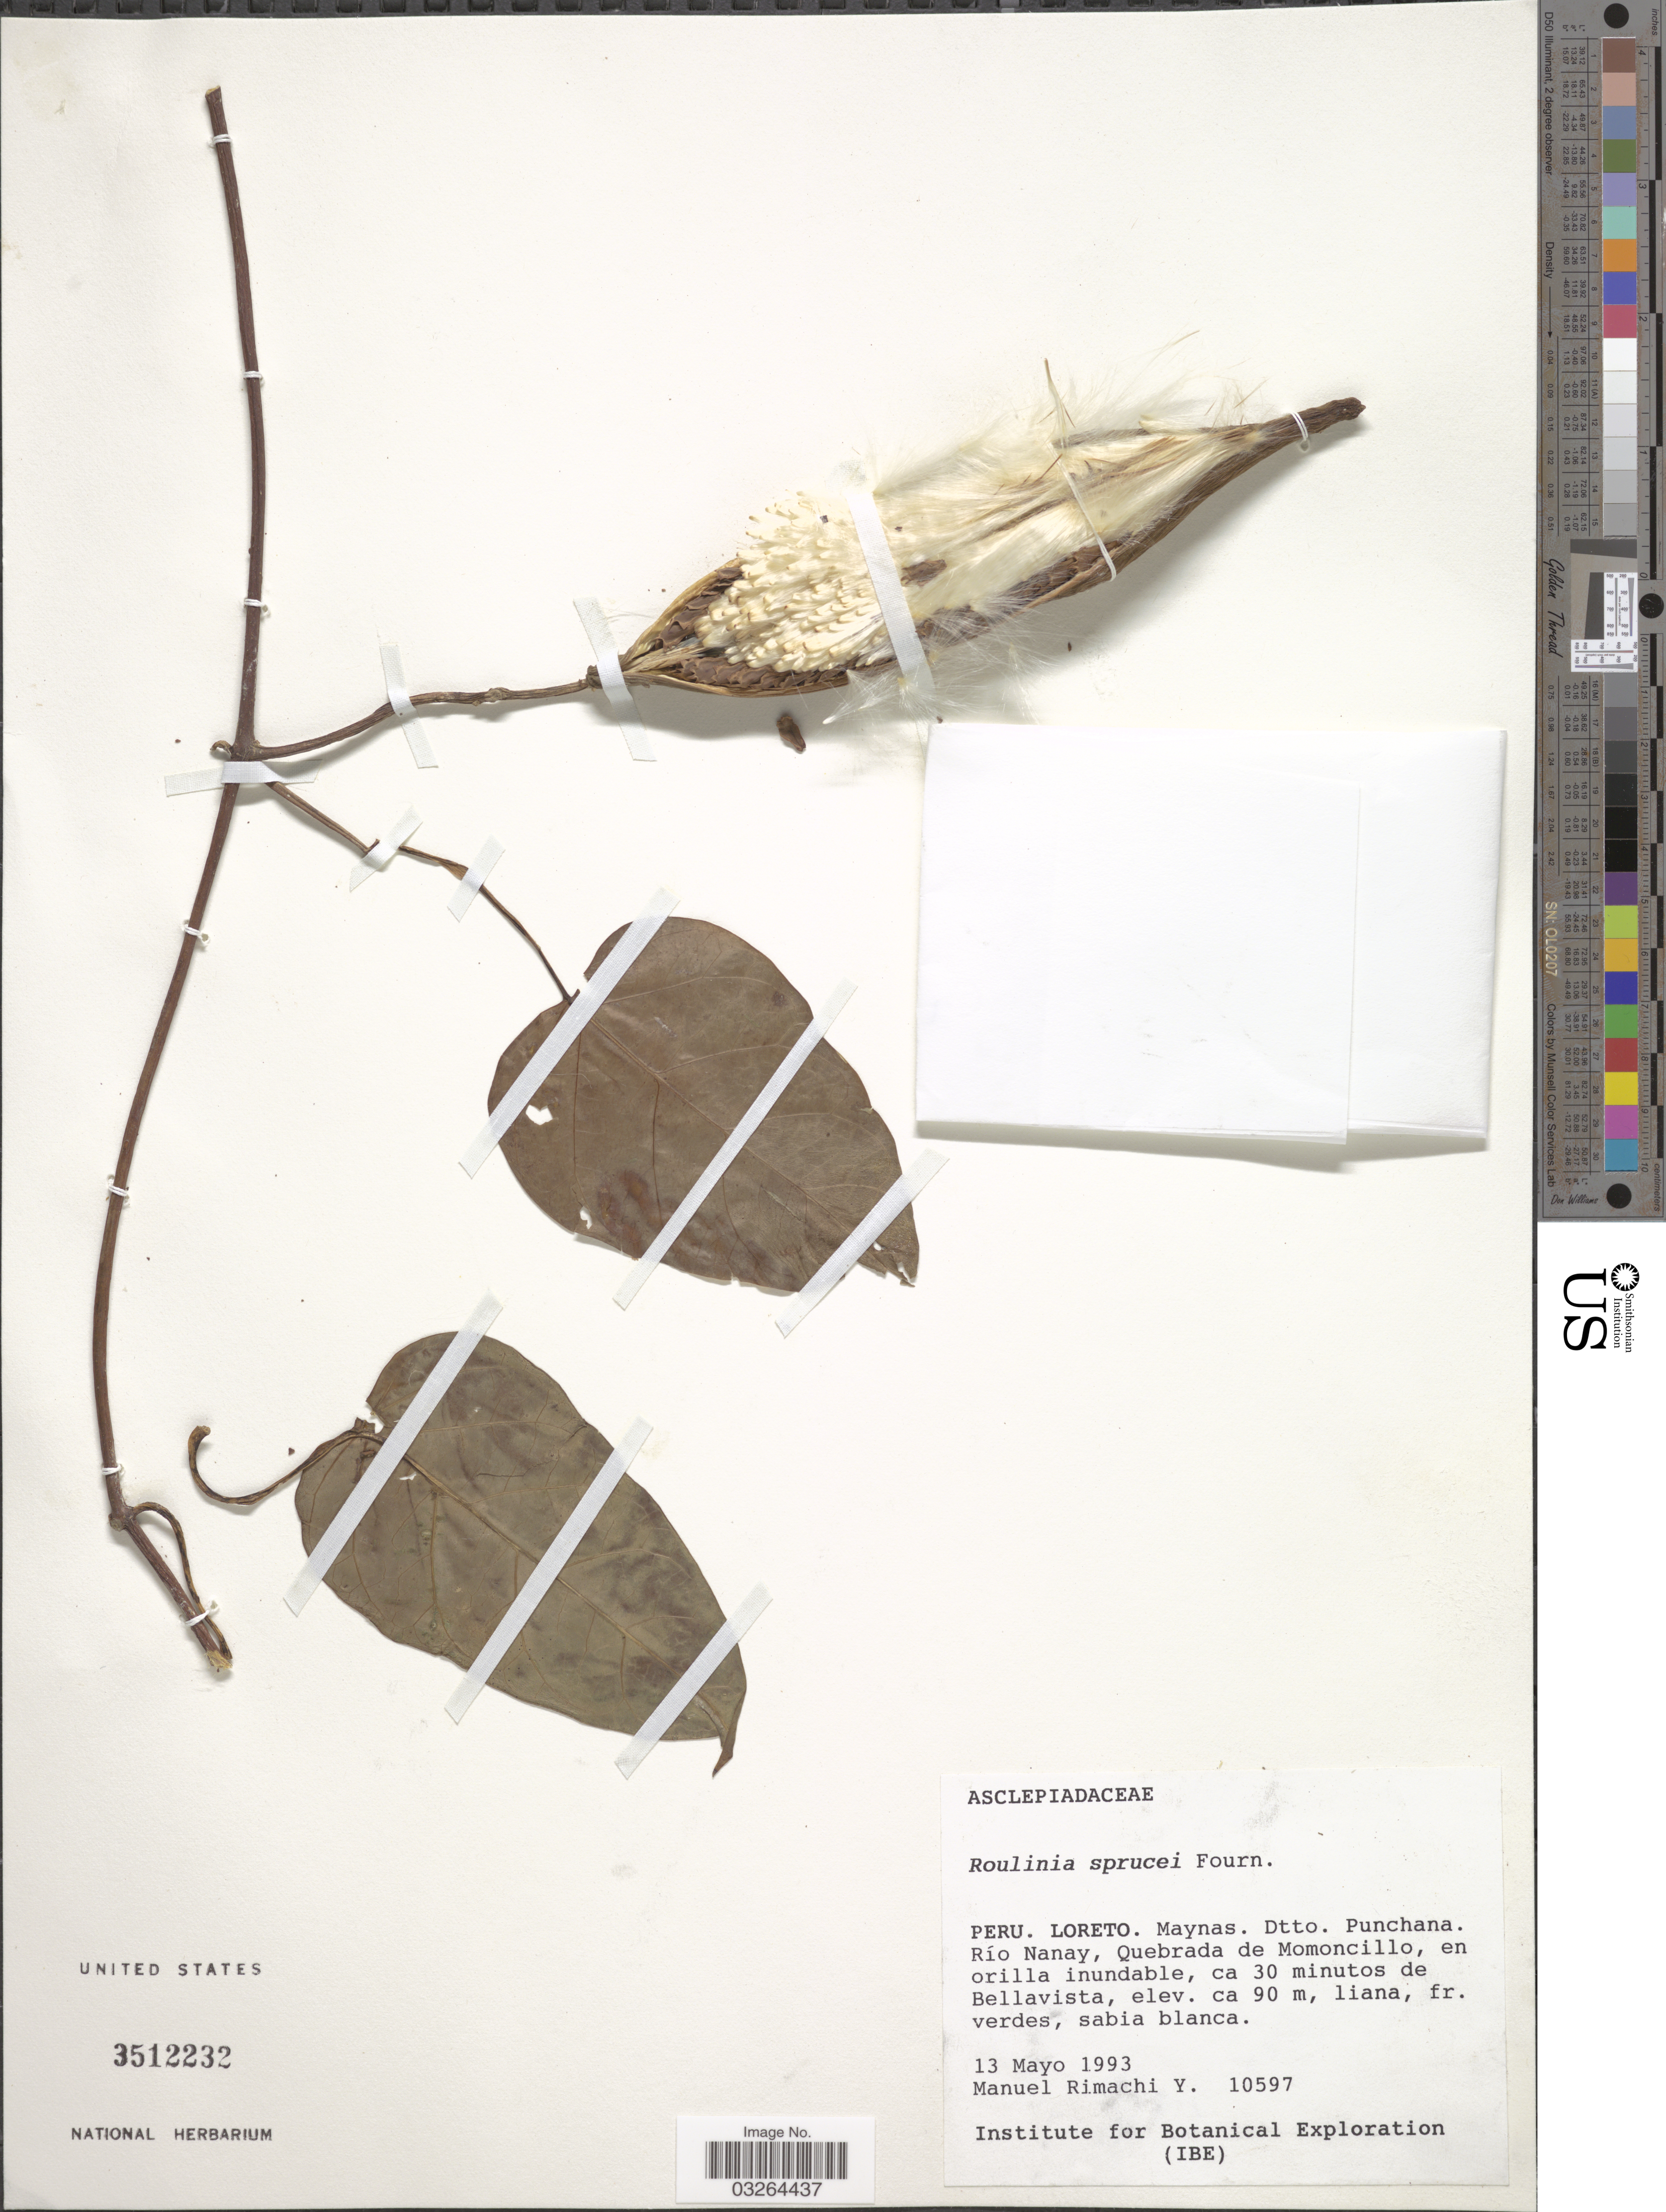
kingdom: Plantae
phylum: Tracheophyta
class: Magnoliopsida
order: Gentianales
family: Apocynaceae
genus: Cynanchum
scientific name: Cynanchum spruceanum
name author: Morillo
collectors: M. Rimachi Y.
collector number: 10597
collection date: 1993-05-13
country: Peru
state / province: Loreto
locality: Maynas. Dtto. Punchana. Río Nanay, Quebrada de Momoncillo, en orilla inundable, ca 30 minutos de Bellavista.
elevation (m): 90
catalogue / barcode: US 3512232